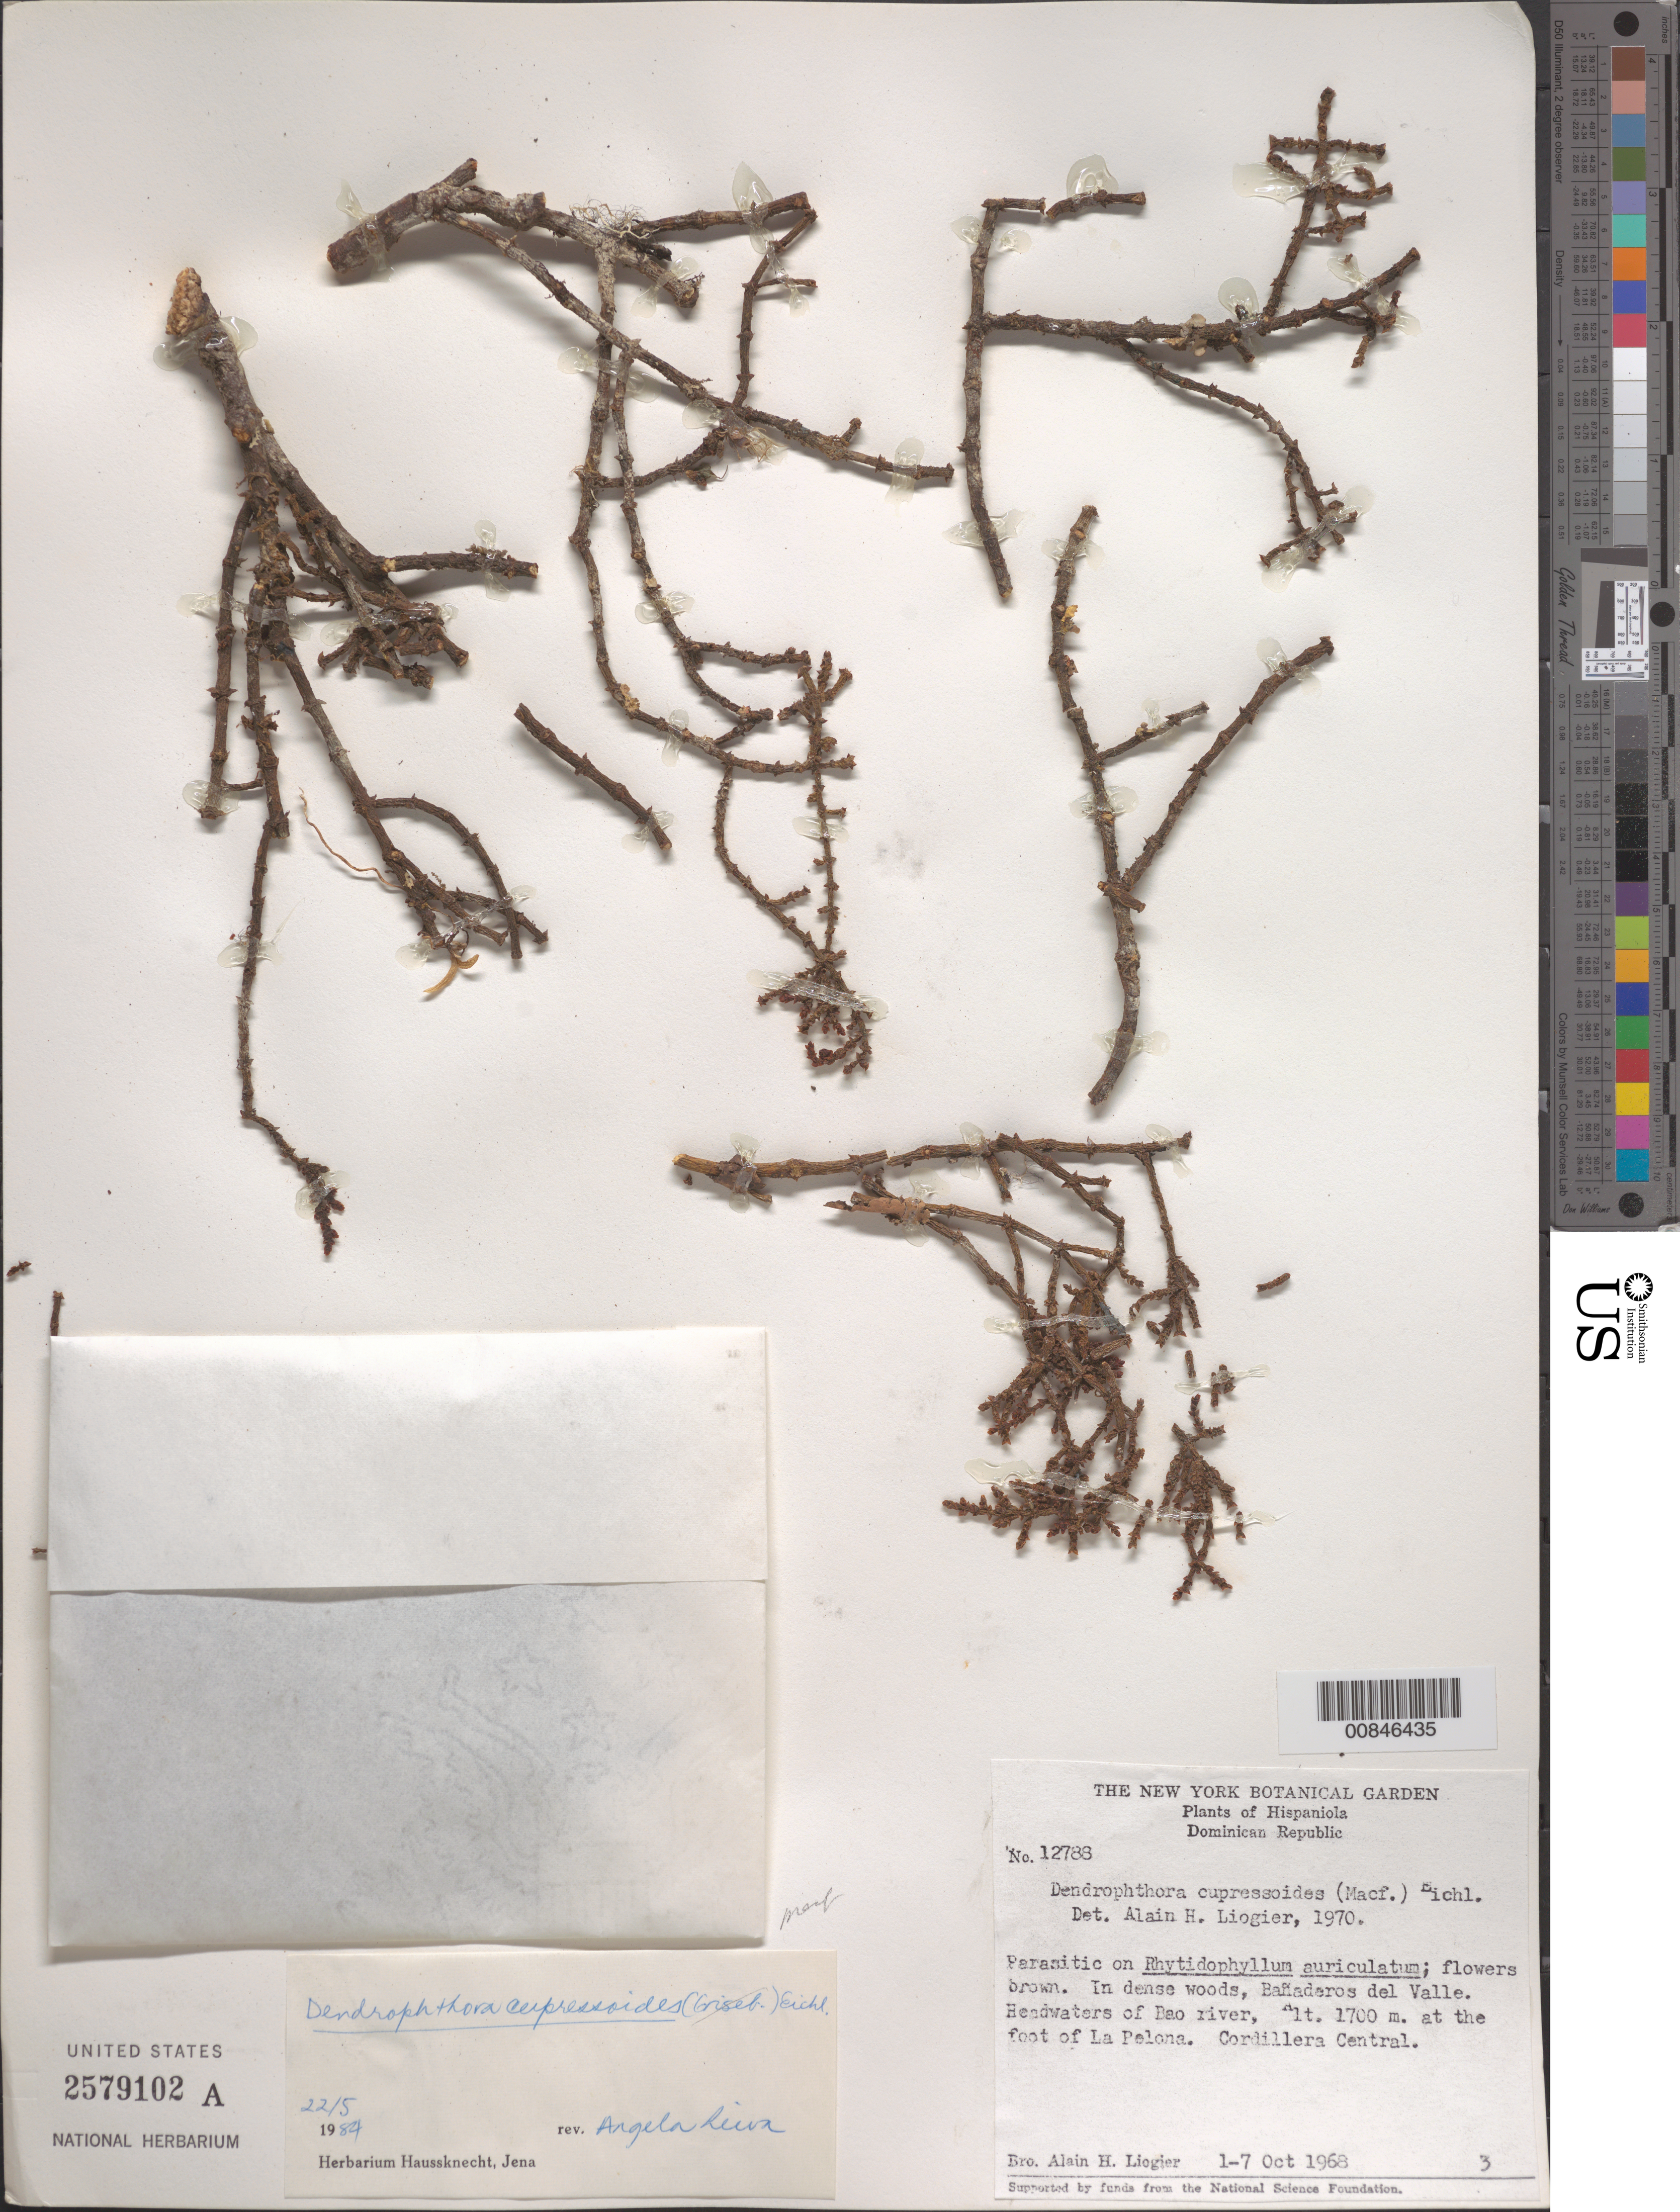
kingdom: Plantae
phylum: Tracheophyta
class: Magnoliopsida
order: Santalales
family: Viscaceae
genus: Dendrophthora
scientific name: Dendrophthora cupressoides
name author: (Macfad.) Eichler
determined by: Liogier, Alain H.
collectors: A. H. Liogier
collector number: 12788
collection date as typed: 01 Oct 1968 to 07 Oct 1968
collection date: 1968-10-01/1968-10-07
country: Dominican Republic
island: Hispaniola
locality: Bañaderos del Valle, Headwaters of Bao River, at the foot of La Pelona. Cordillera Central.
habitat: On Rhytidophyllum auriculatum. In dense woods.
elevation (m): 1700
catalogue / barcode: US 2579102A